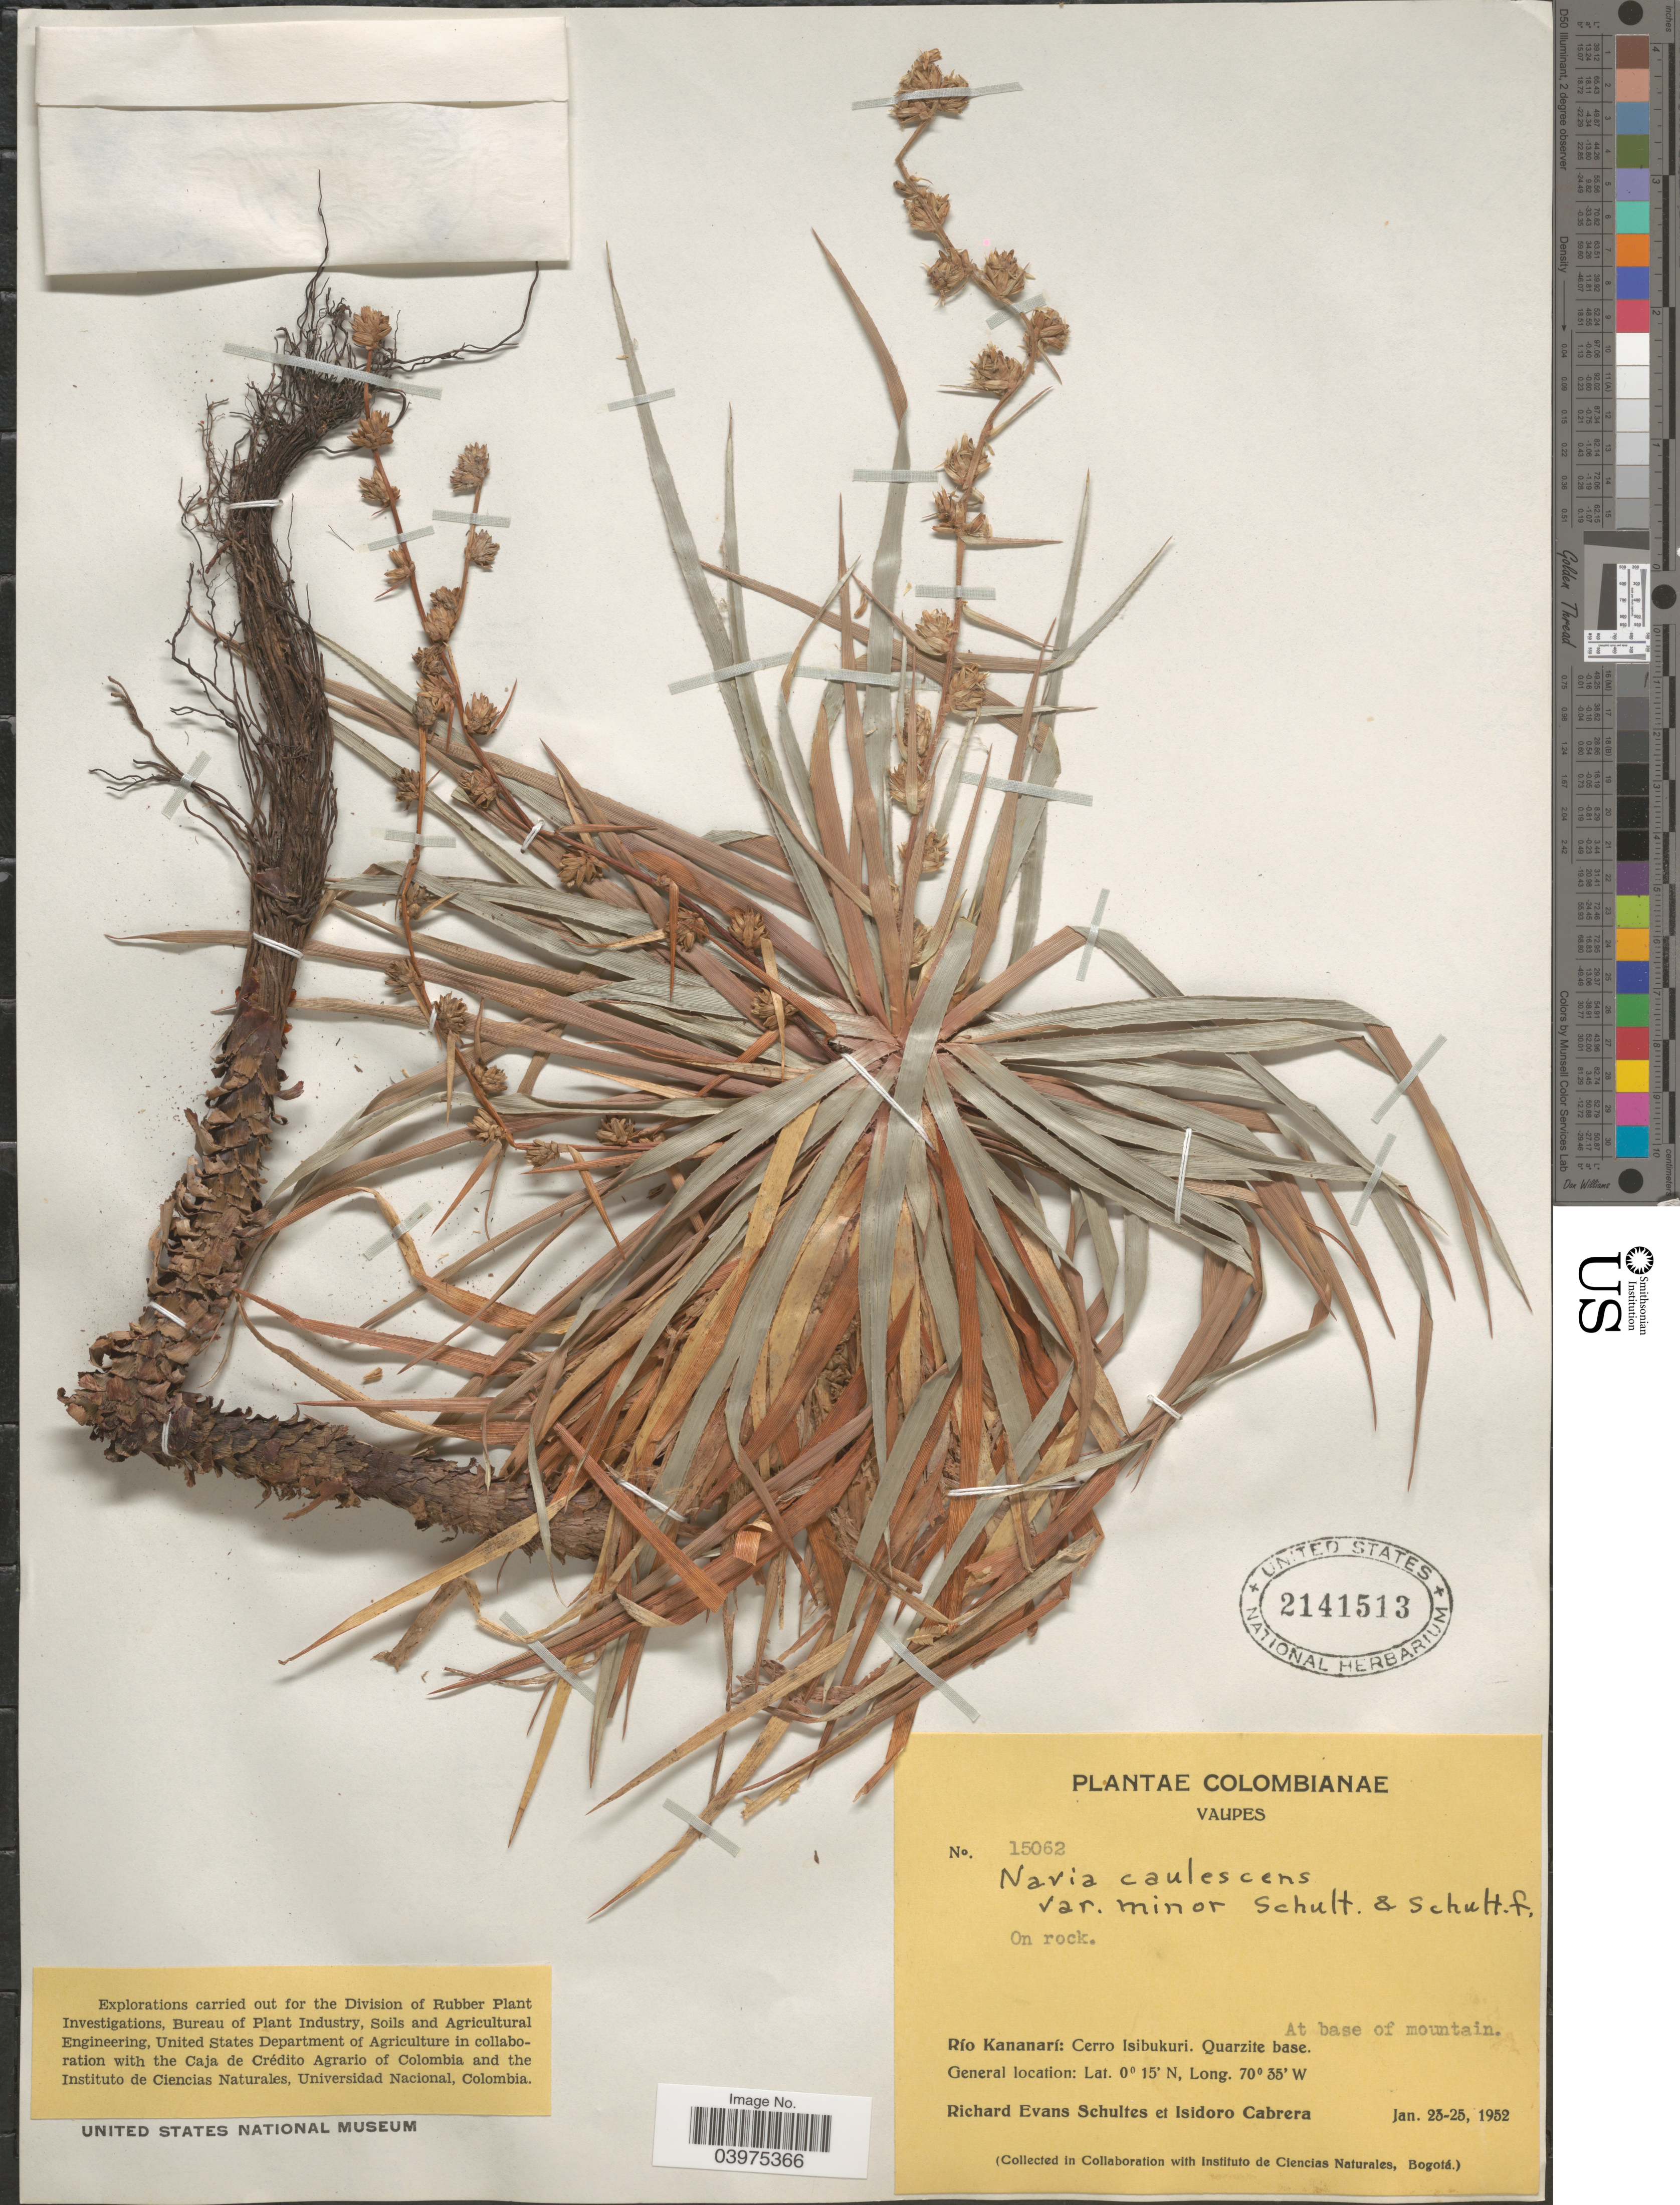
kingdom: Plantae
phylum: Tracheophyta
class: Liliopsida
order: Poales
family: Bromeliaceae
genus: Navia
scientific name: Navia caulescens var. minor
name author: Schult. f.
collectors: R. E. Schultes & I. Cabrera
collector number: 15062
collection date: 1952-01-23/1952-01-25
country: Colombia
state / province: Vaupés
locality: Río Kananarí: Cerro Isibukuri.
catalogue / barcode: US 2141513